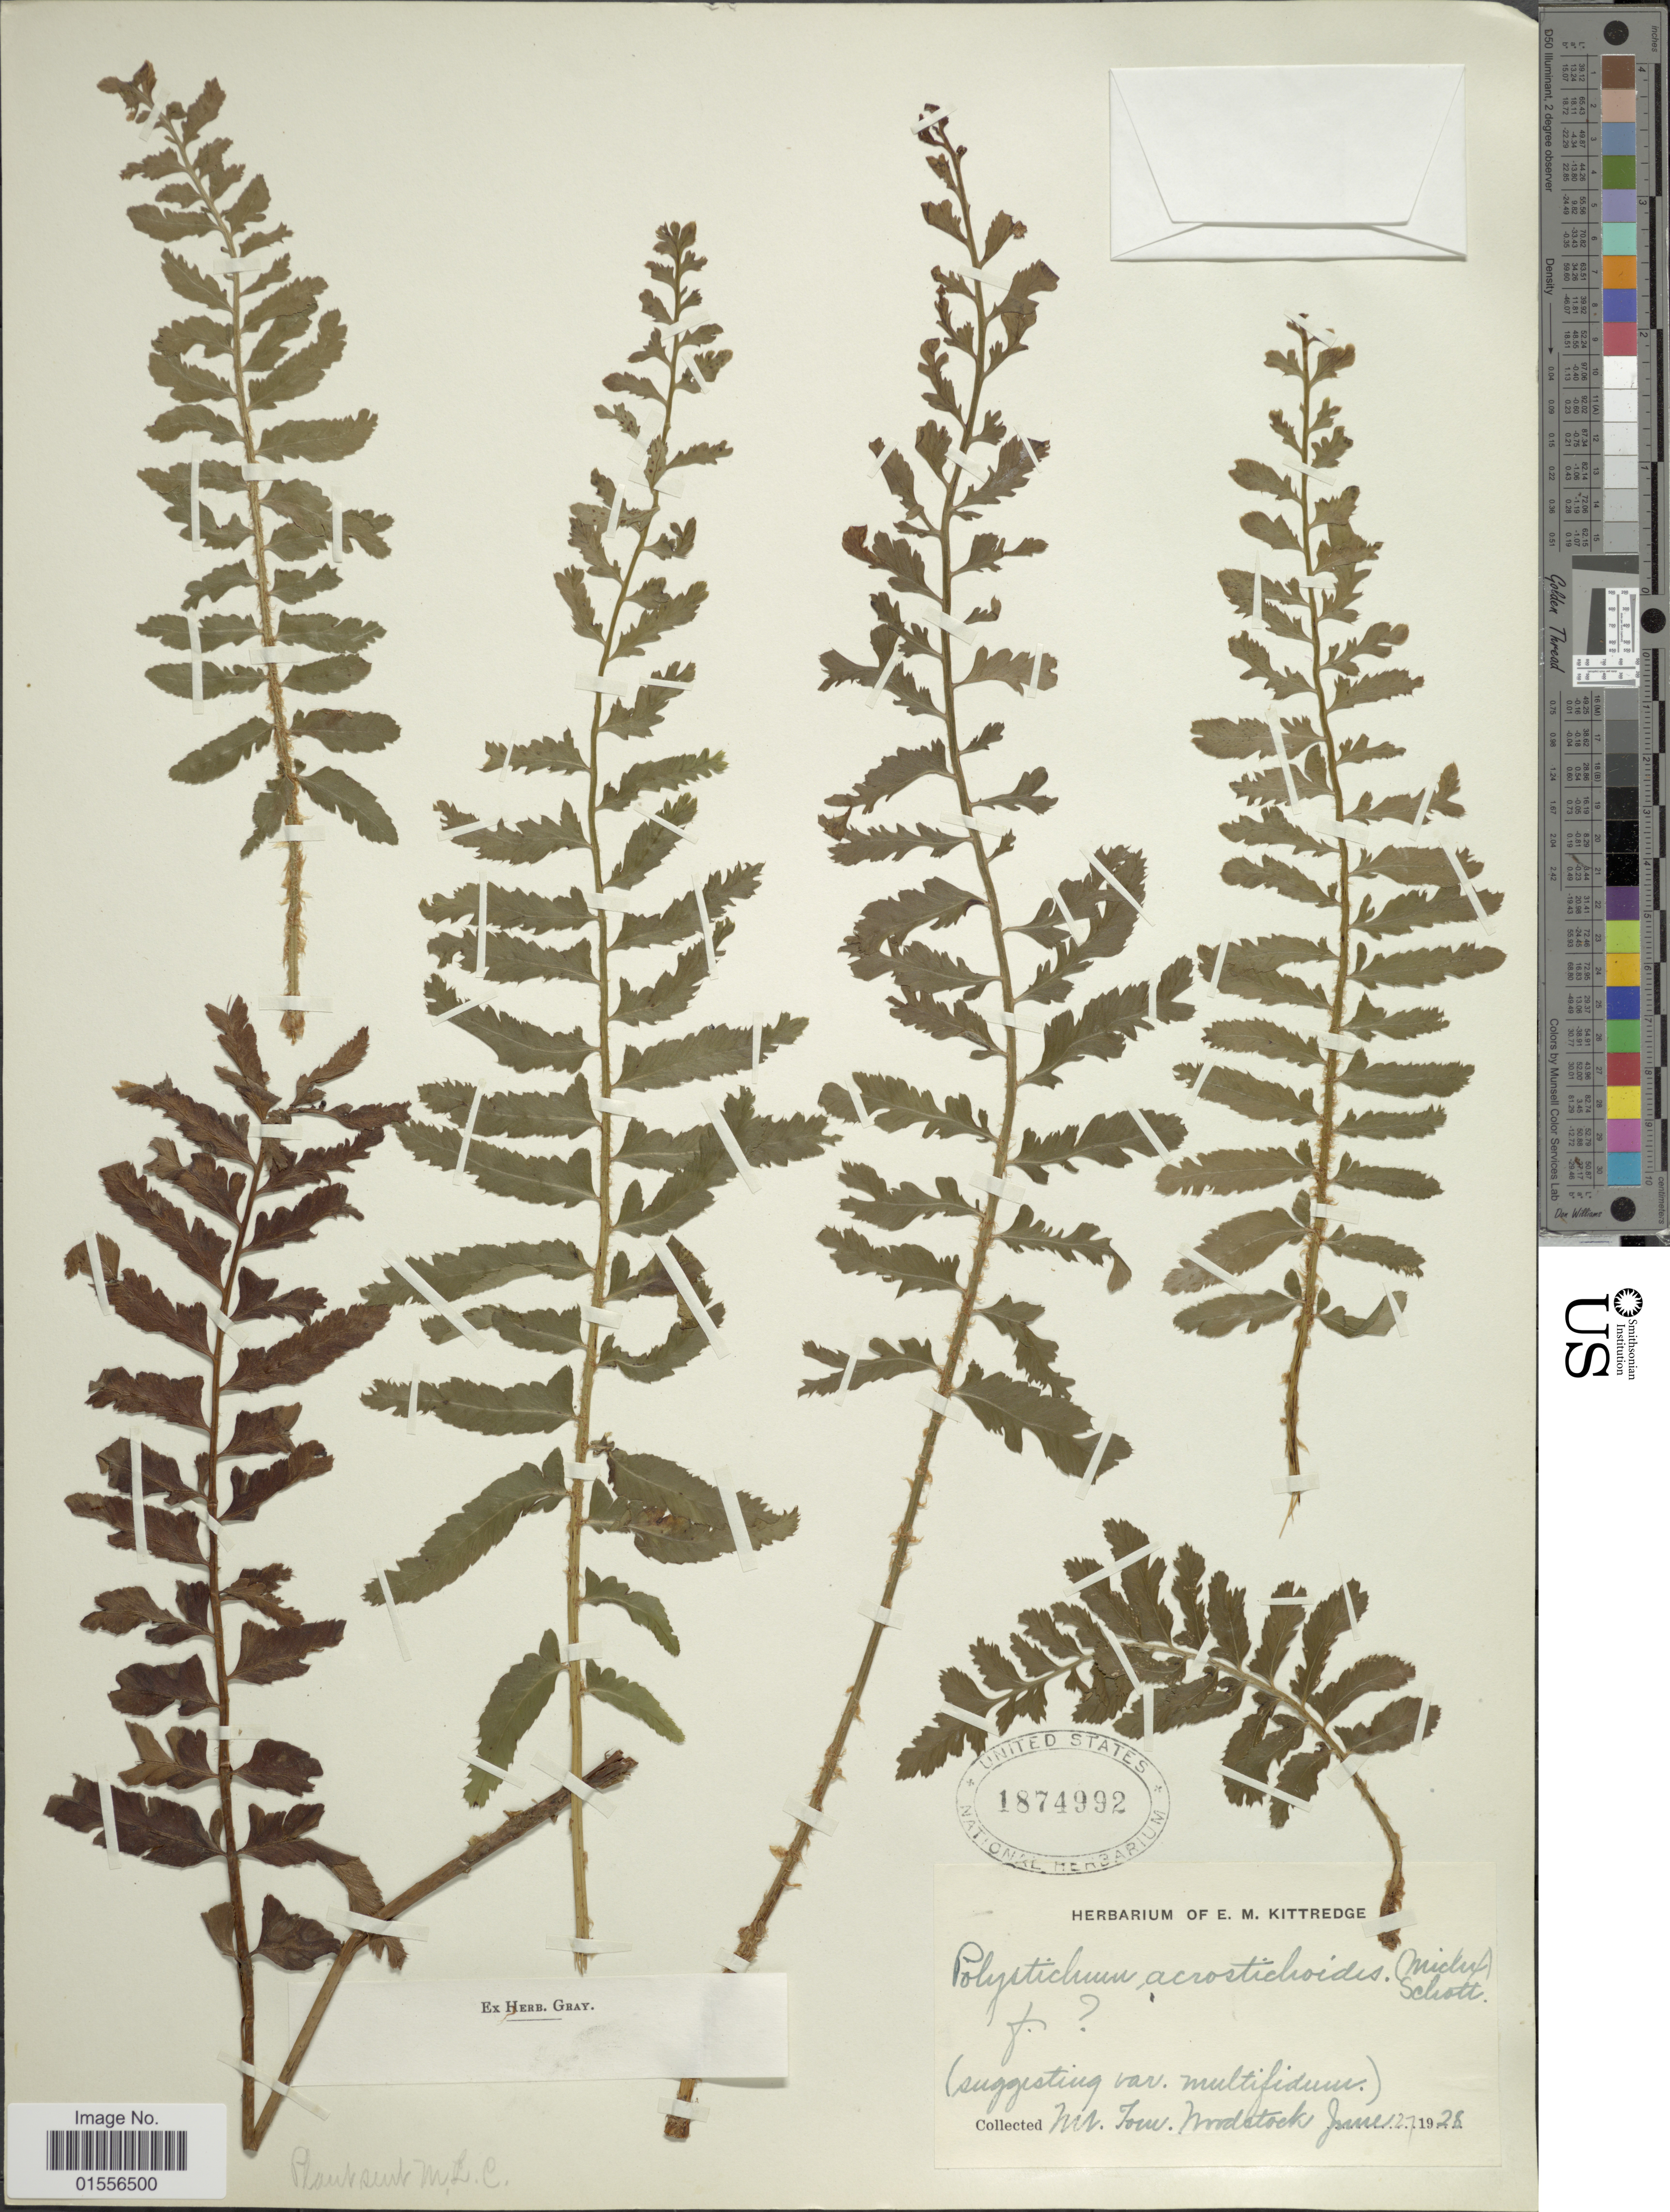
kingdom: Plantae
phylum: Tracheophyta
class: Polypodiopsida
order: Polypodiales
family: Dryopteridaceae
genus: Polystichum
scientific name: Polystichum acrostichoides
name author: (Michx.) Schott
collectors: ex herb. of E. M. Kittredge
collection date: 1928-06-27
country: United States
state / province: Vermont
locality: Mt. Tom. Woodstock.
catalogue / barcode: US 1874992